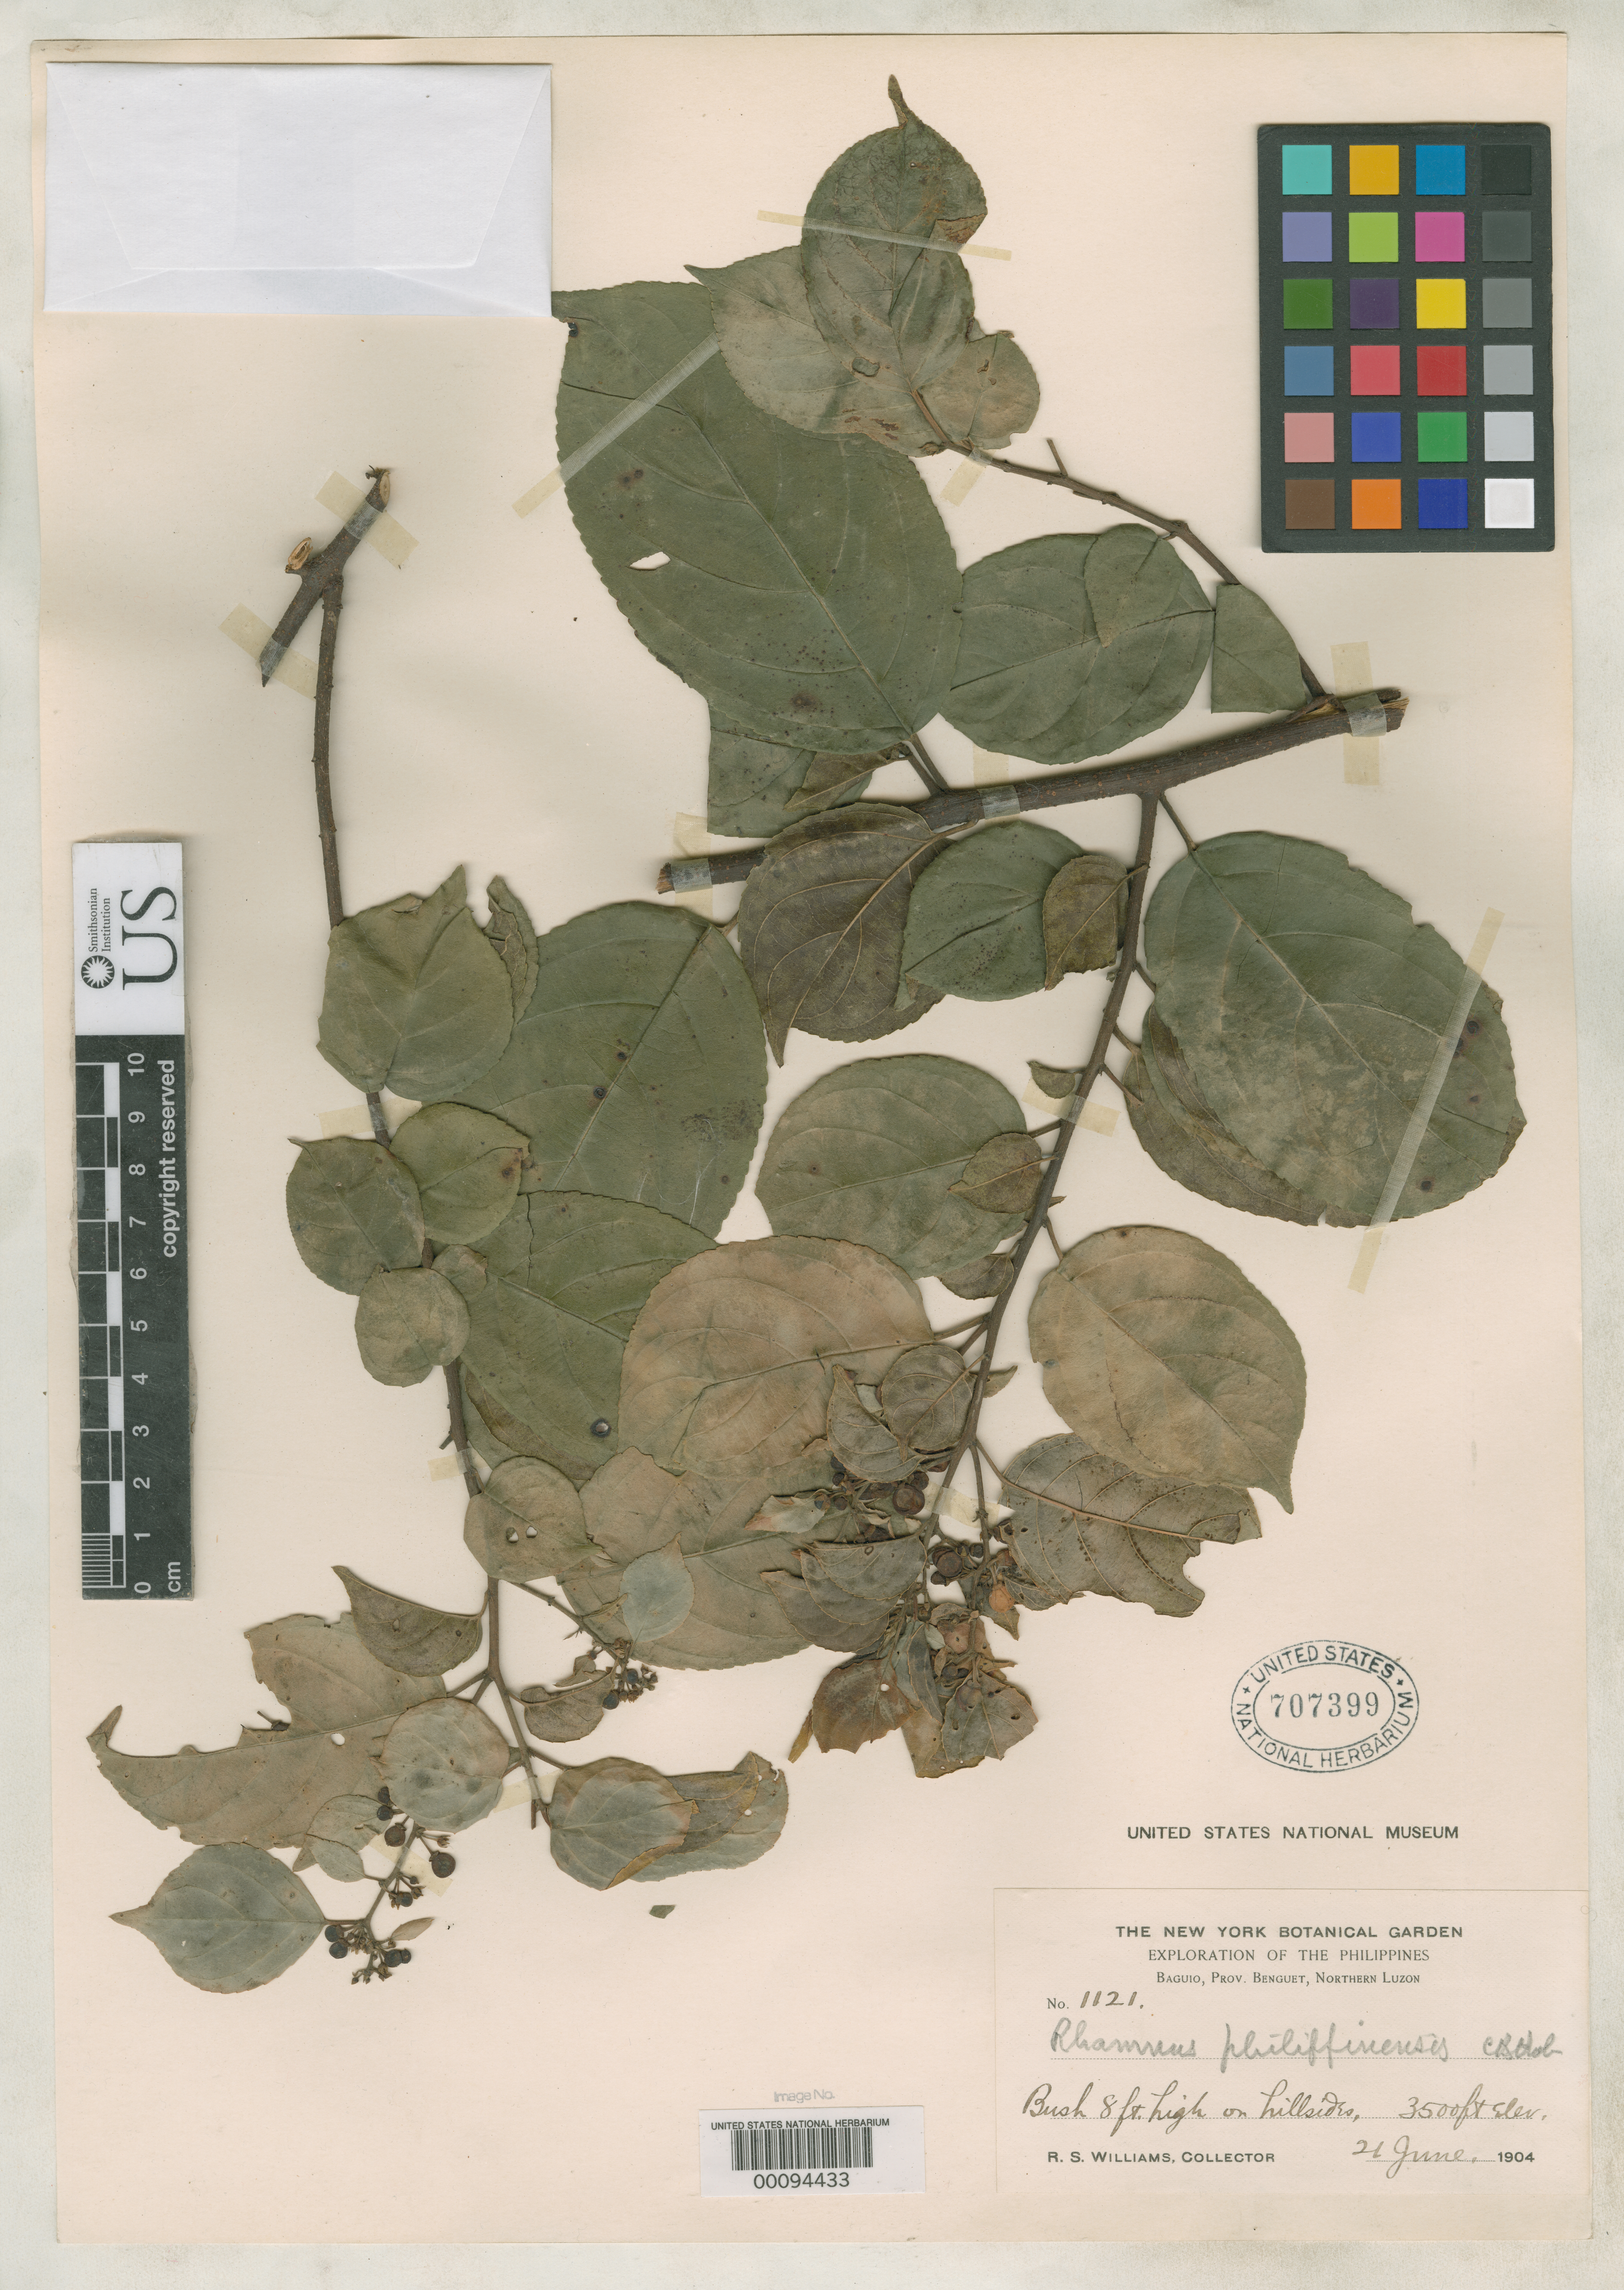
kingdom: Plantae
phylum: Tracheophyta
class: Magnoliopsida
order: Rosales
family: Rhamnaceae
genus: Rhamnus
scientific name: Rhamnus philippinensis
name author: C.B. Rob.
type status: Isotype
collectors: R. S. Williams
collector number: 1121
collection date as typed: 21 Jun 1904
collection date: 1904-06-21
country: Philippines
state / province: Cordillera (Administrative Region)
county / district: Benguet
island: Luzon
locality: Baguio.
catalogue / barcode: US 707399